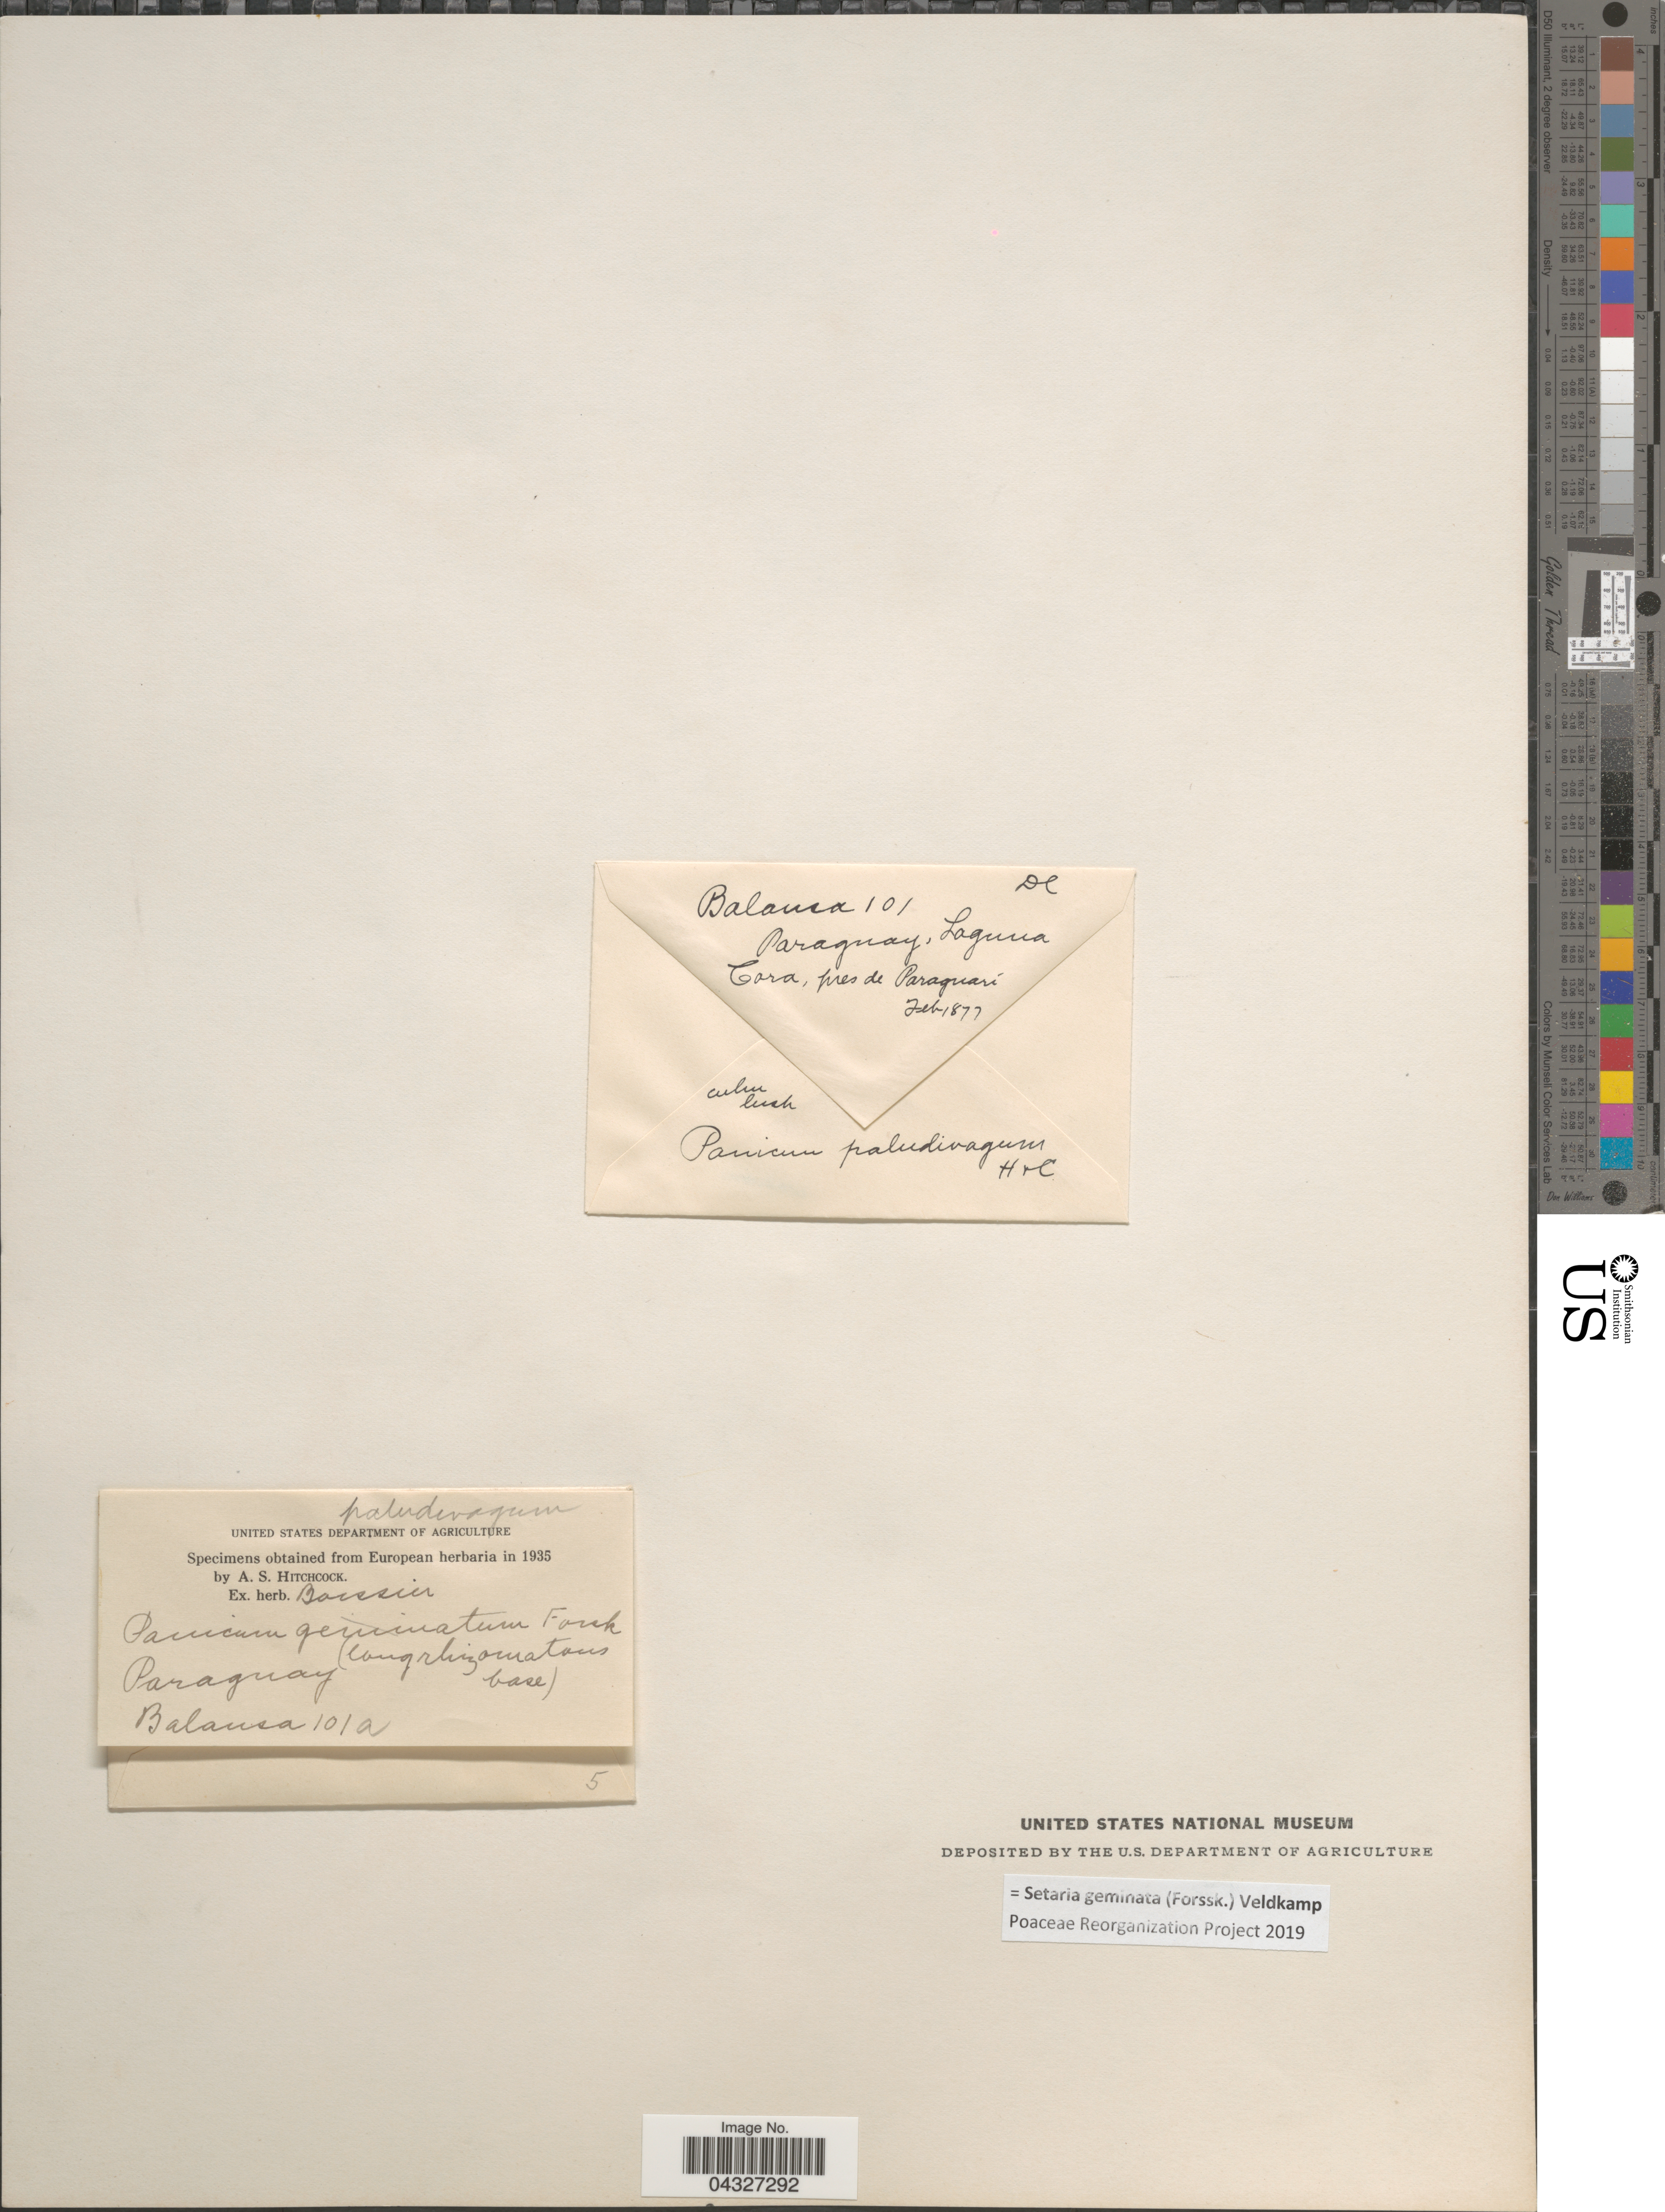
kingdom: Plantae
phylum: Tracheophyta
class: Liliopsida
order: Poales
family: Poaceae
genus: Setaria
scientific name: Setaria geminata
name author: (Forssk.) Veldkamp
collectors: -. Balansa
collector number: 101a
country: Paraguay